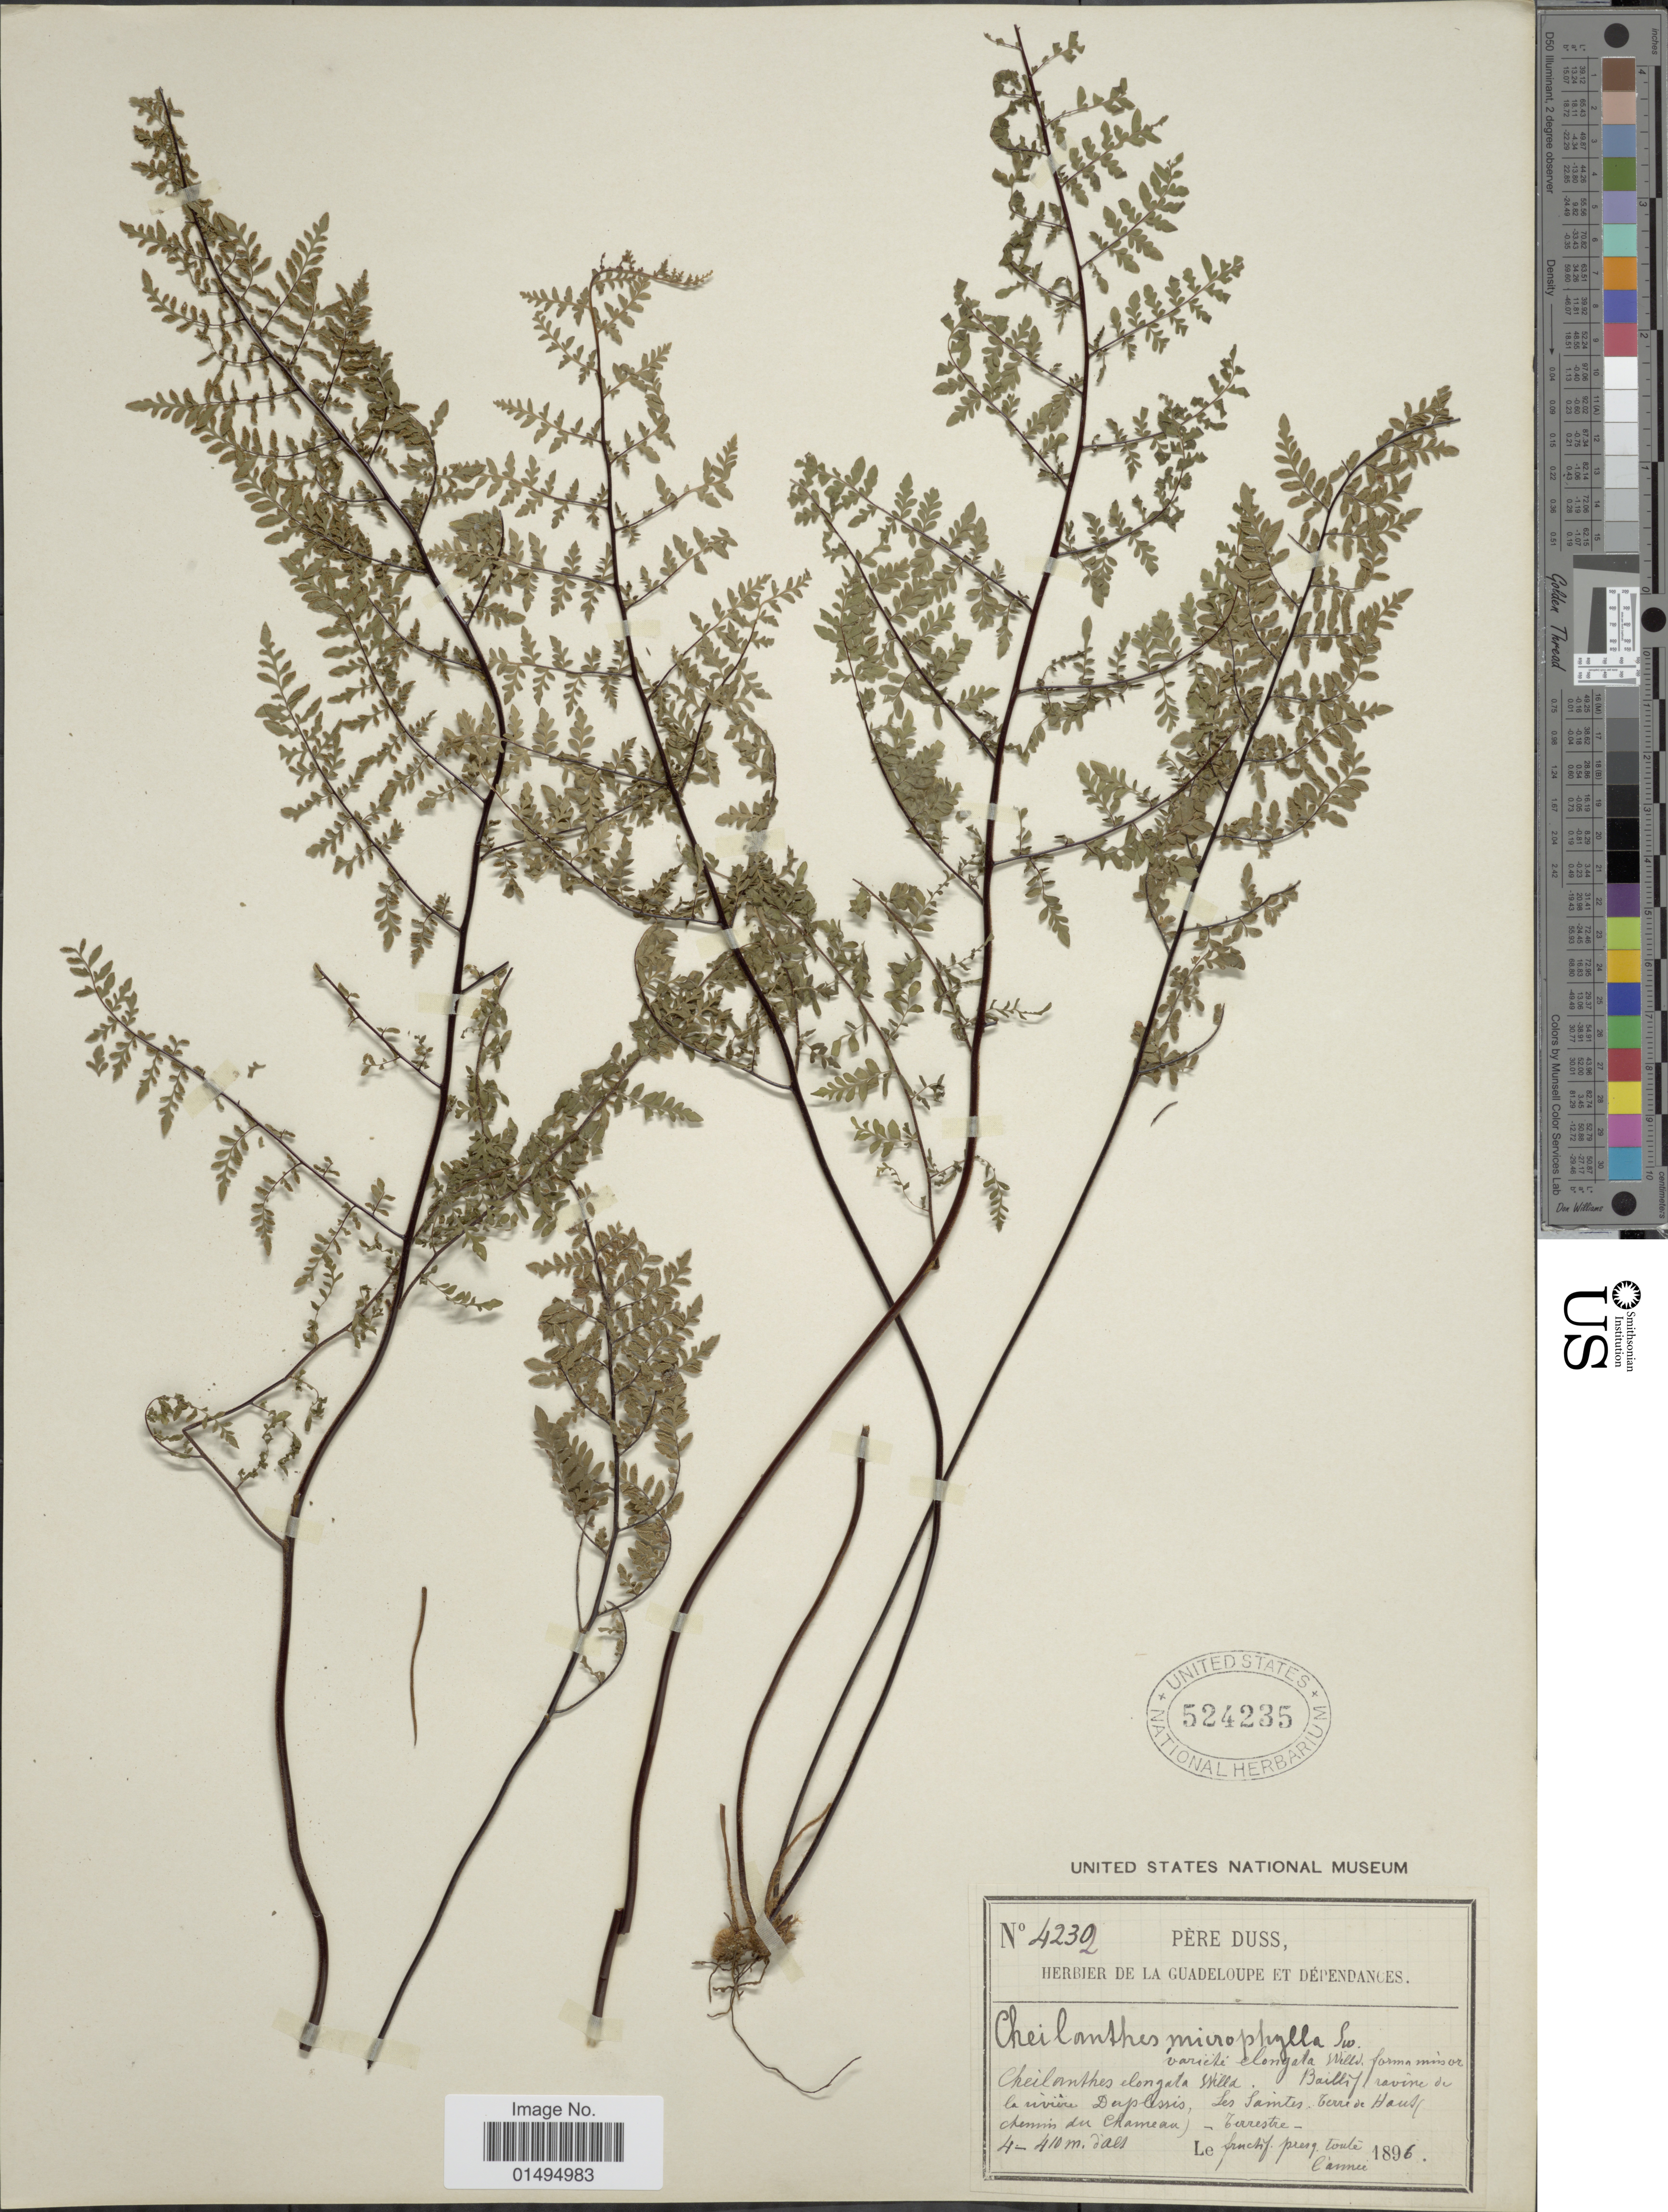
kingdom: Plantae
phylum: Tracheophyta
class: Polypodiopsida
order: Polypodiales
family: Pteridaceae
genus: Myriopteris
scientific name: Myriopteris microphylla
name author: (Sw.) Grusz & Windham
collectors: Père Duss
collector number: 42302*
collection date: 1896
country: Guadeloupe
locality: Baillif ravine du la Rivière du Plessis, Les Saintes, Terre de Haut, chemin du Chameau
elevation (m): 400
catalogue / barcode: US 524235